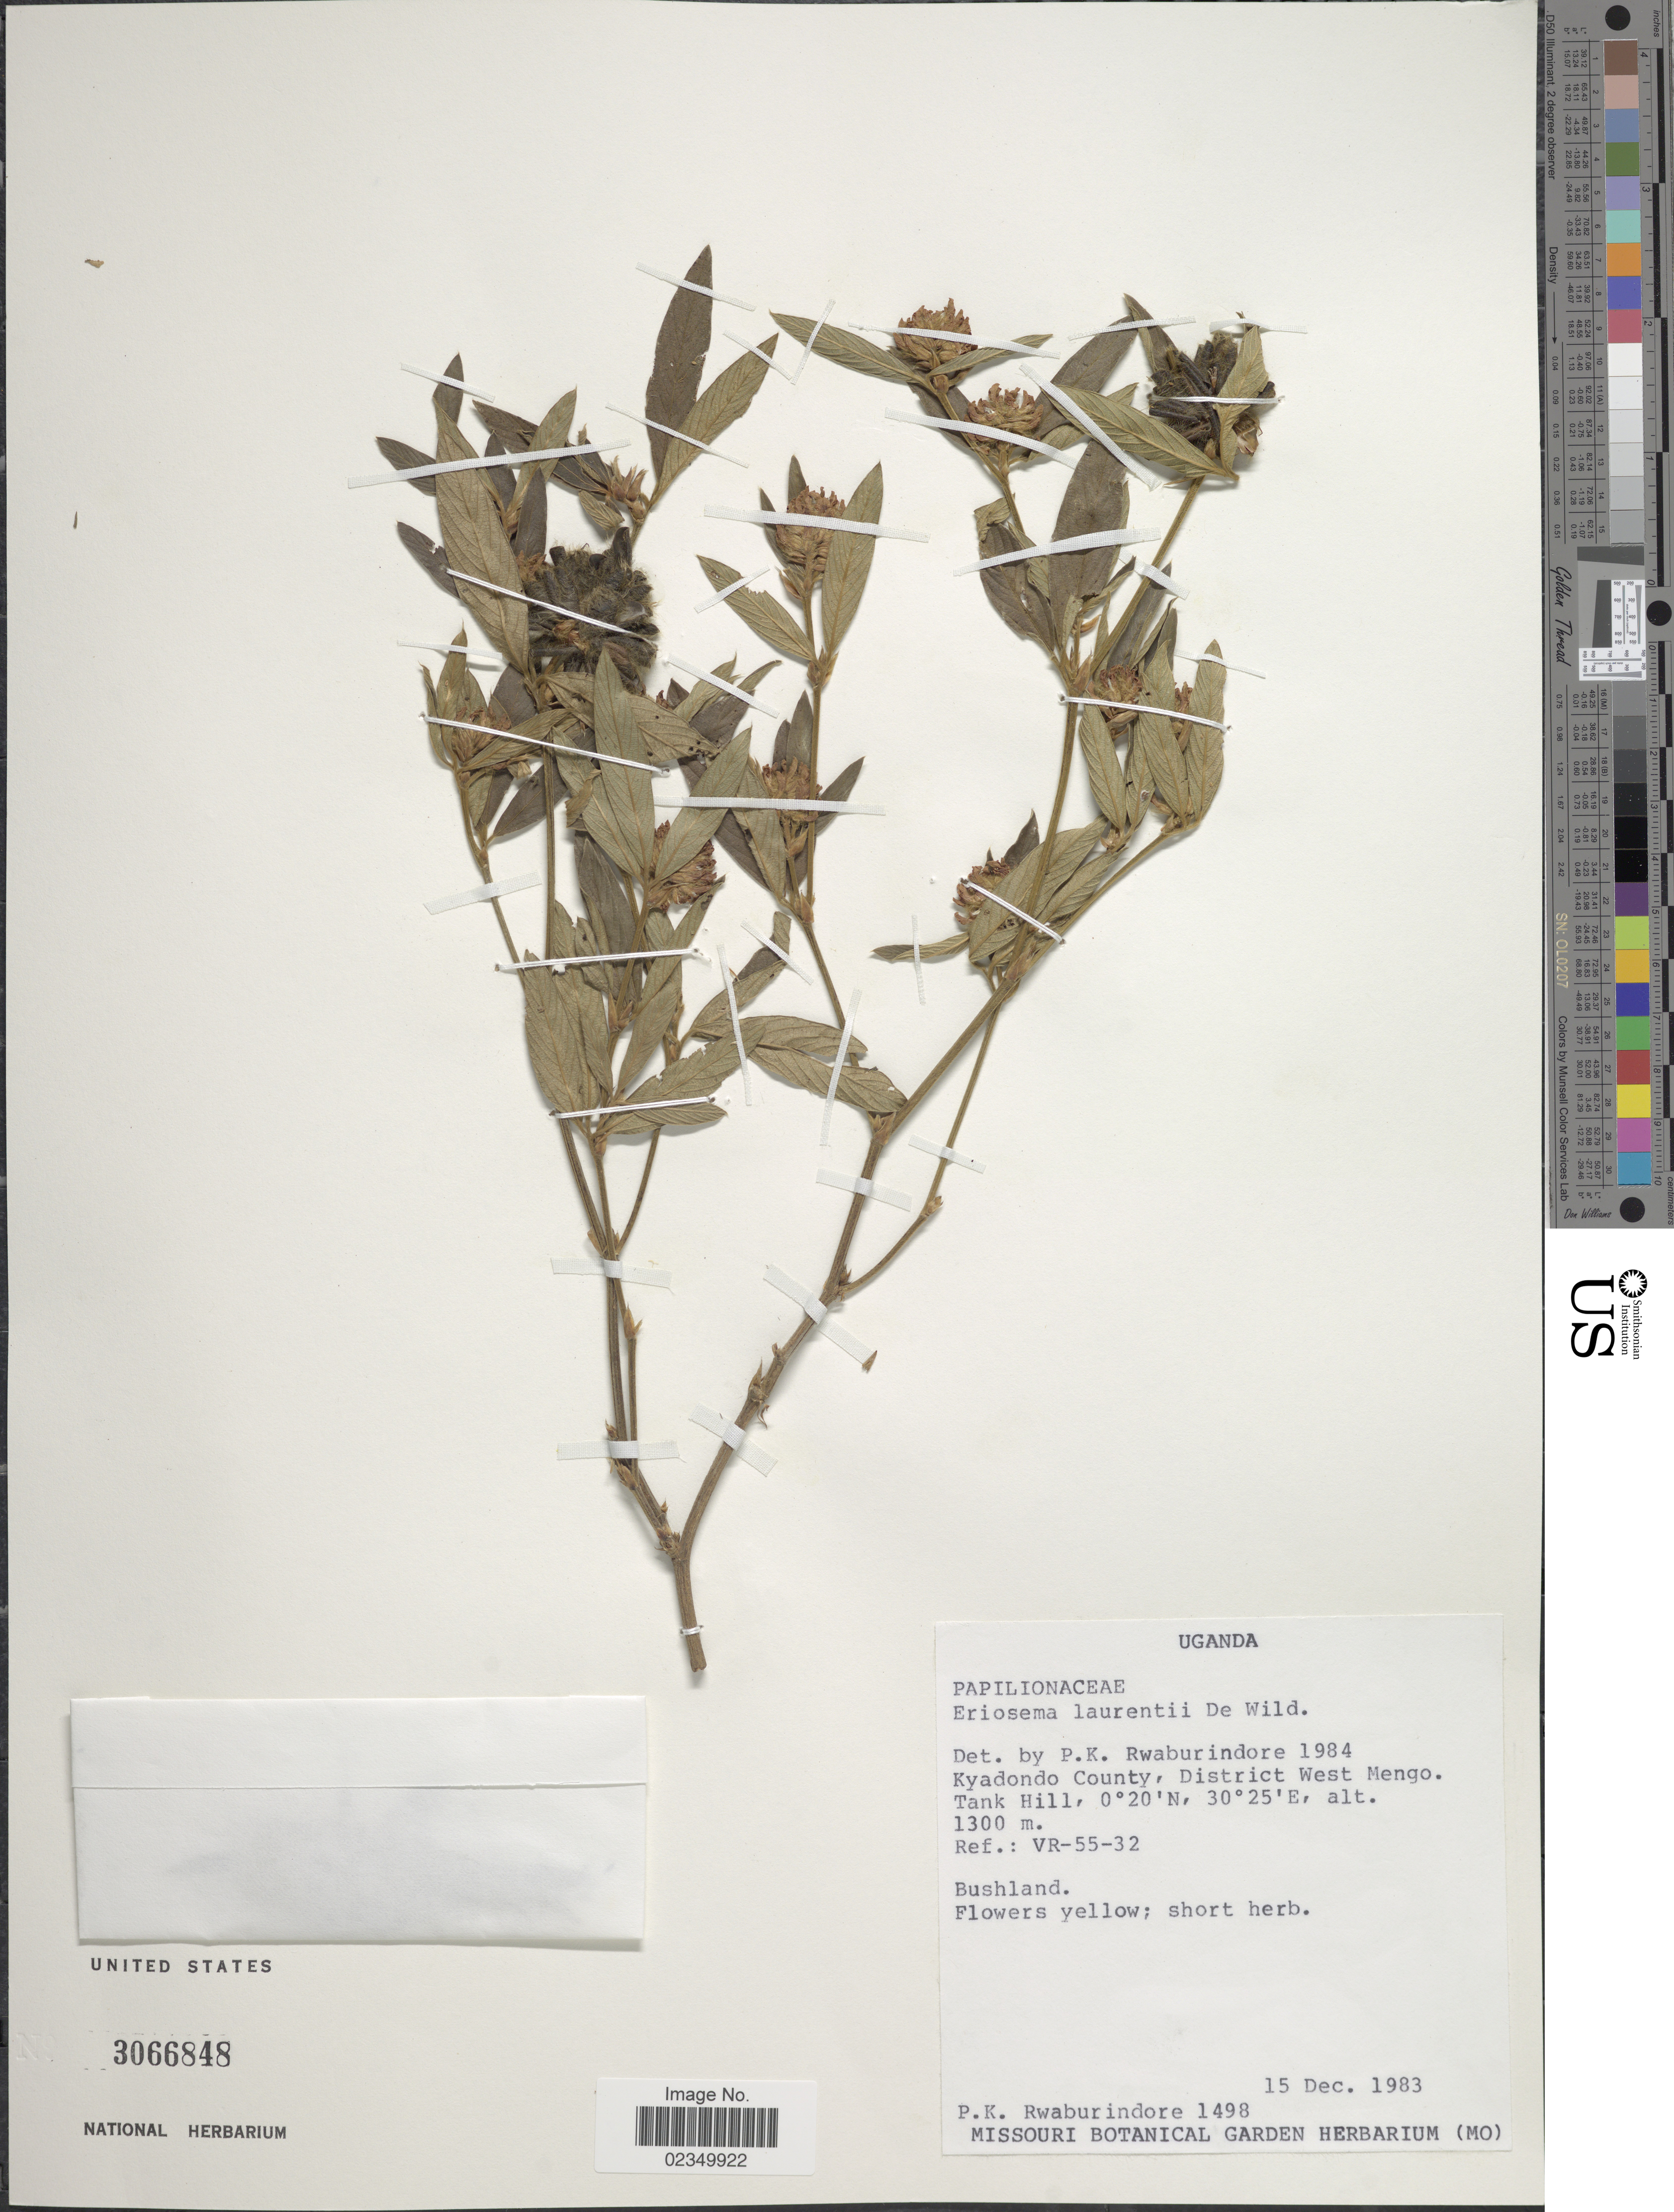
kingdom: Plantae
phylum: Tracheophyta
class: Magnoliopsida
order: Fabales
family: Fabaceae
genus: Eriosema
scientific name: Eriosema laurentii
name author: De Wild.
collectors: P. Rwaburindore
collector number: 1498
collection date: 1983-12-15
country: Uganda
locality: Kyadondo County, District West Mengo, Tank Hill, Ref.: VR-55-32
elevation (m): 1300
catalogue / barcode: US 3066848